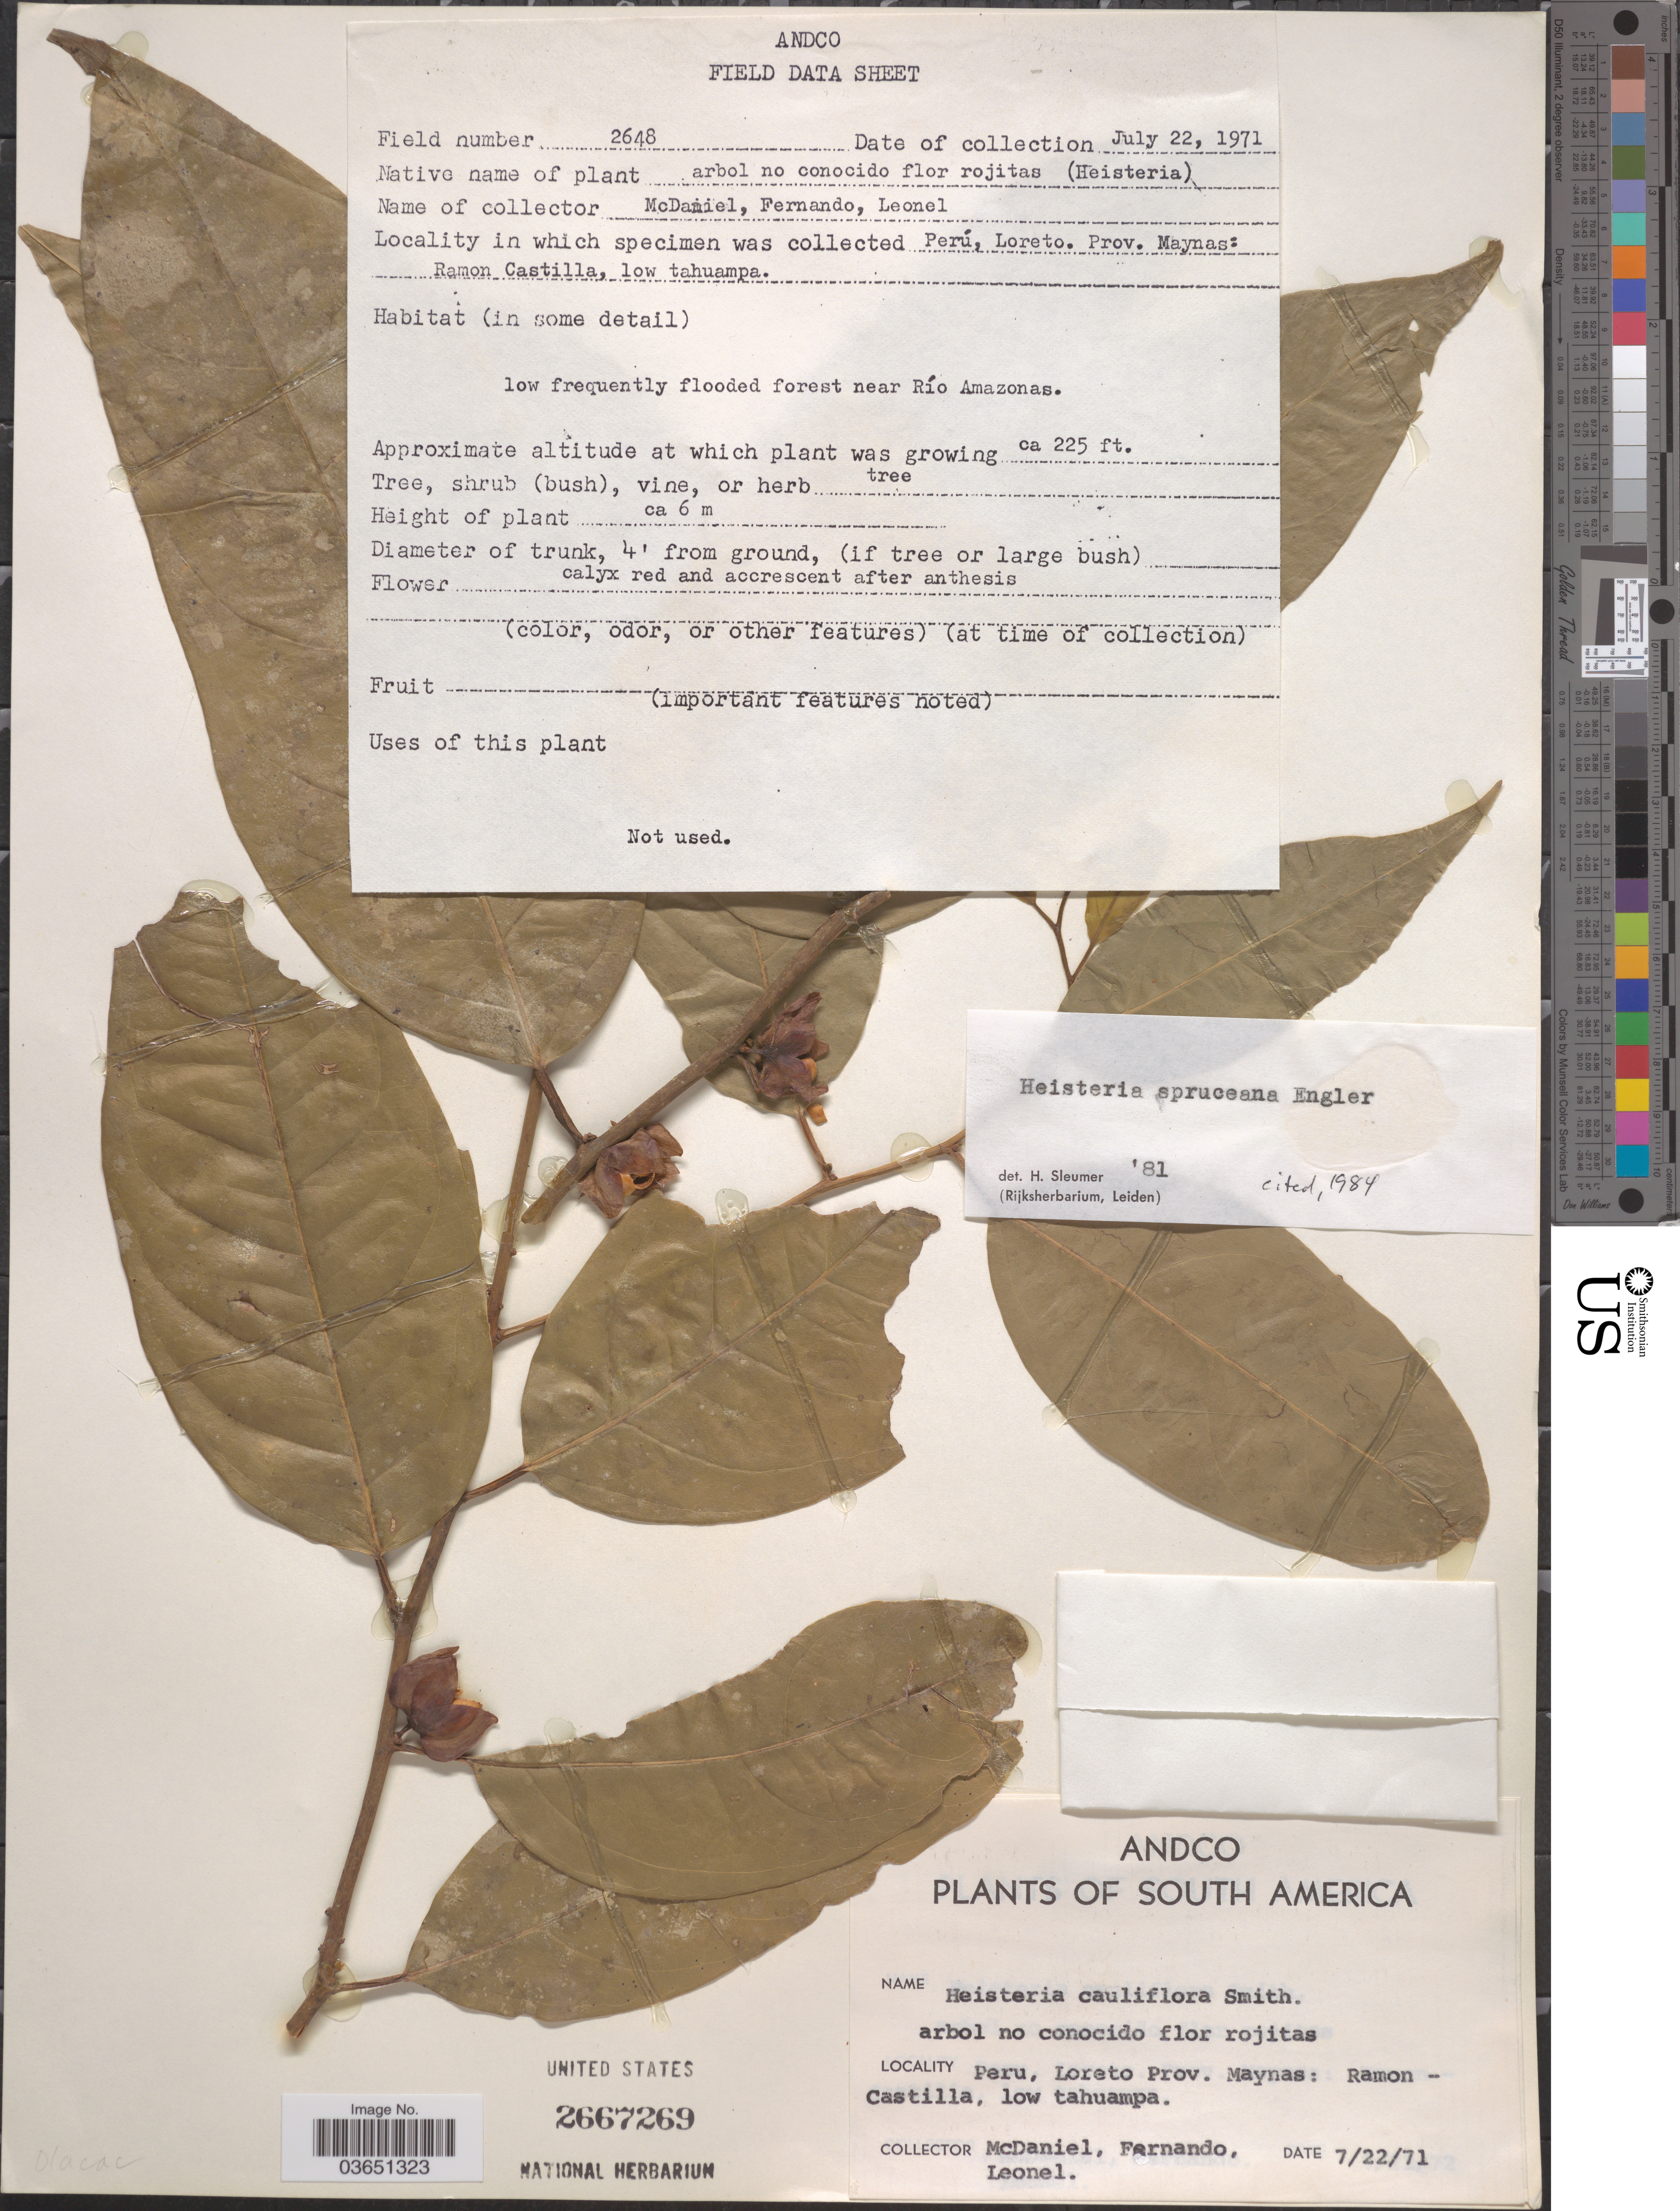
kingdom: Plantae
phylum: Tracheophyta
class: Magnoliopsida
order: Santalales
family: Erythropalaceae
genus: Heisteria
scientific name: Heisteria spruceana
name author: Engl.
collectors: -- McDaniel, -- Fernando & -- Leonel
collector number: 2648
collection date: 1971-07-22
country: Peru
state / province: Loreto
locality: Prov. Maynas: Ramon-Castilla.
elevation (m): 69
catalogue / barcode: US 2667269